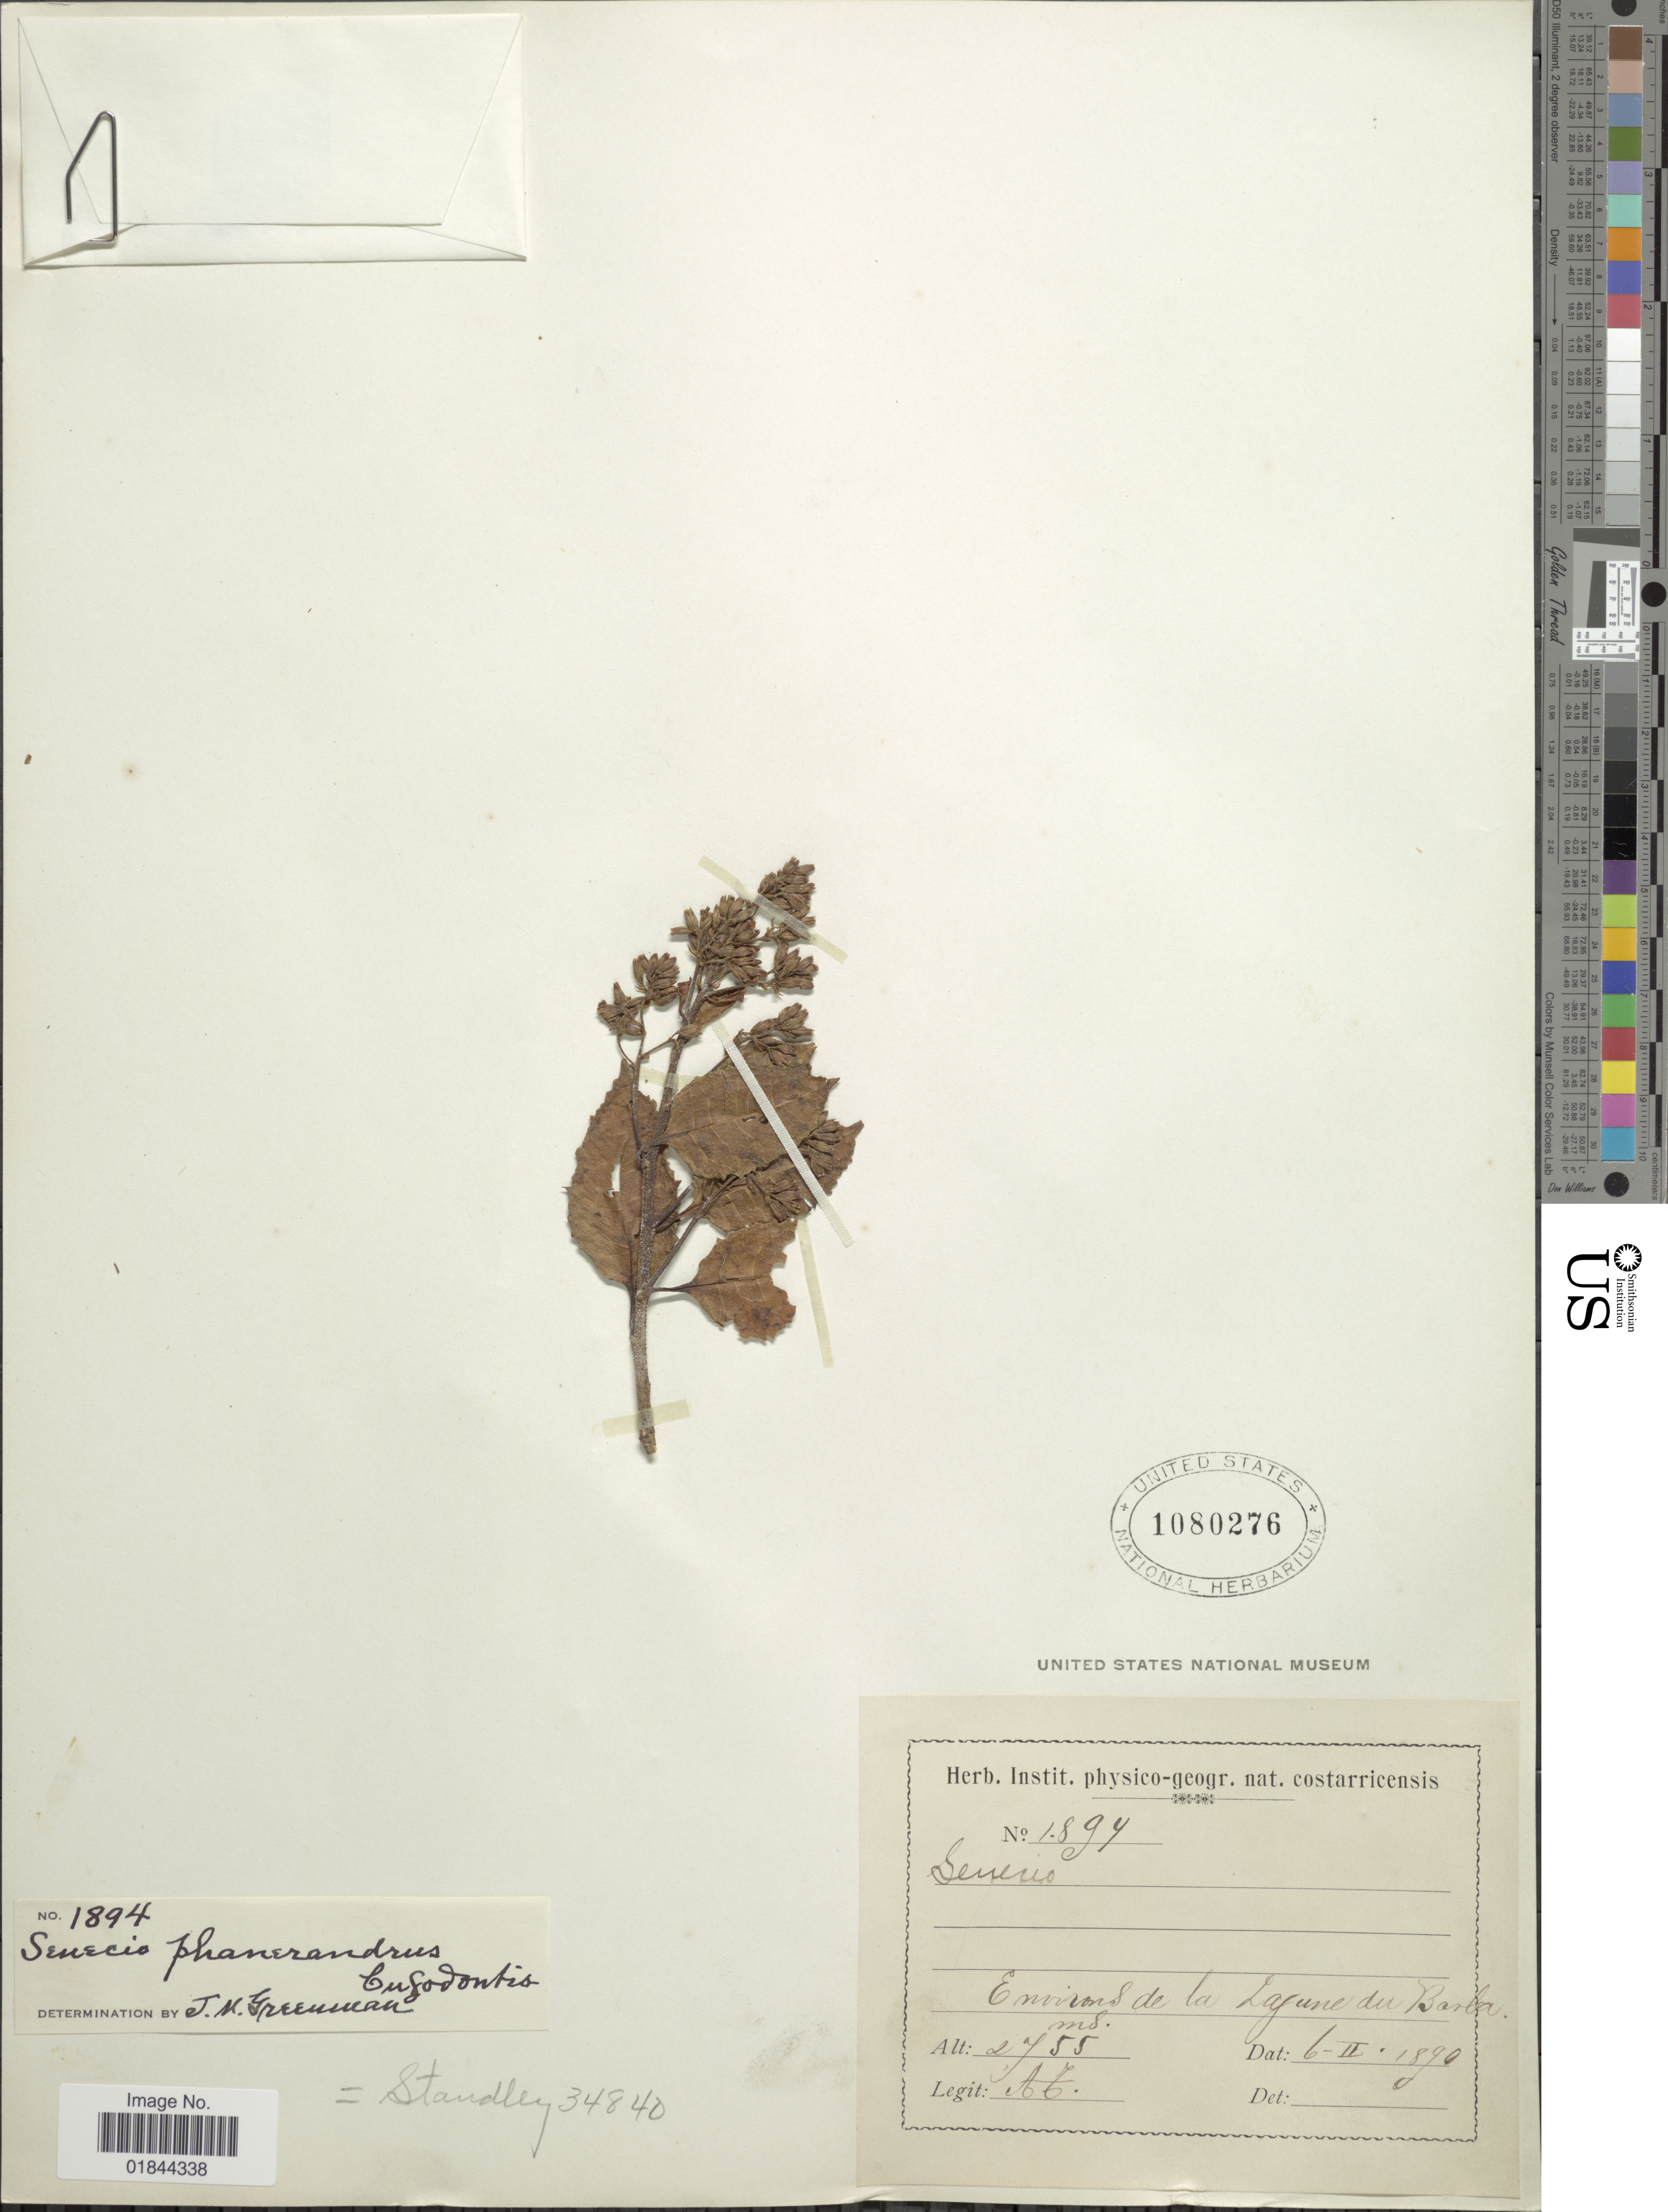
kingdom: Plantae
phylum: Tracheophyta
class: Magnoliopsida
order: Asterales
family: Asteraceae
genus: Pentacalia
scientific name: Pentacalia phanerandra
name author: (Cufod.) H. Rob. & Cuatrec.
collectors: A. Tonduz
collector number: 1894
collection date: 1890-02-06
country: Costa Rica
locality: Environs de la Lagune du Barba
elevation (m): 2755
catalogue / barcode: US 1080276